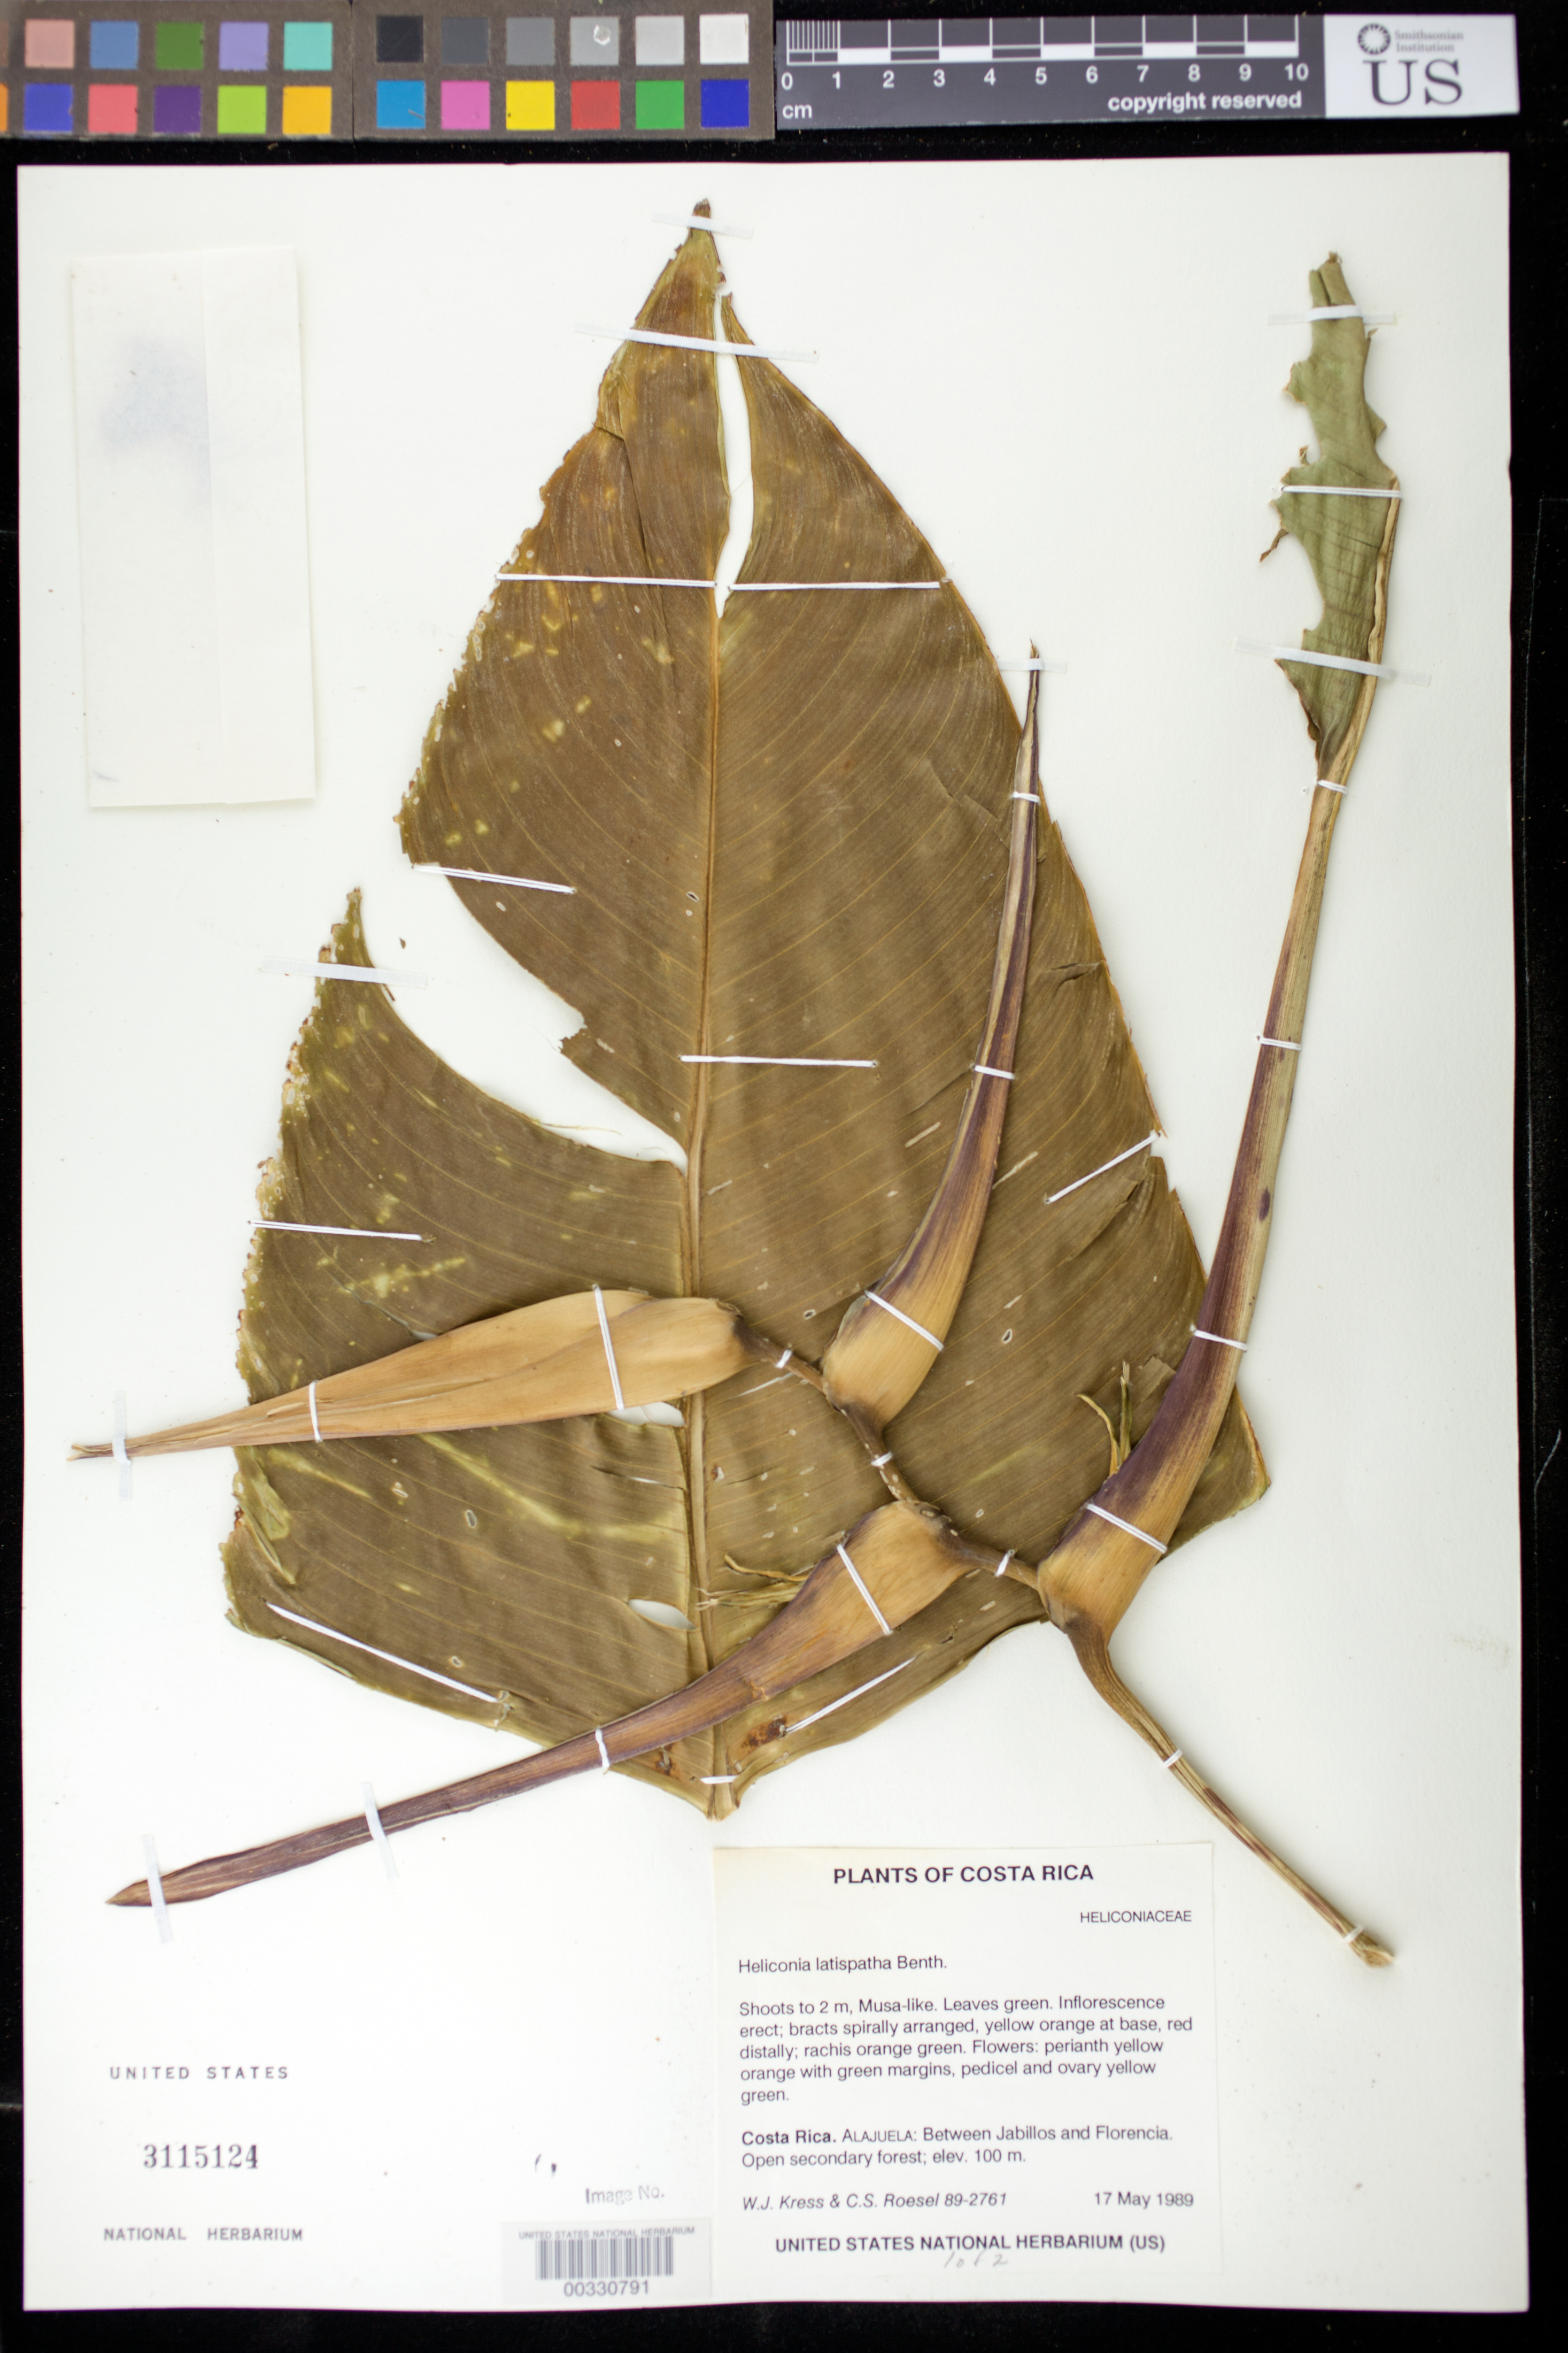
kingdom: Plantae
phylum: Tracheophyta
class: Liliopsida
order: Zingiberales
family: Heliconiaceae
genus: Heliconia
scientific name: Heliconia latispatha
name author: Benth.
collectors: W. J. Kress & C. S. Roesel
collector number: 89-2761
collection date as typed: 17 May 1989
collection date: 1989-05-17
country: Costa Rica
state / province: Alajuela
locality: Between Jabillos and Florencia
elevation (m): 100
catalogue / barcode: US 3115124